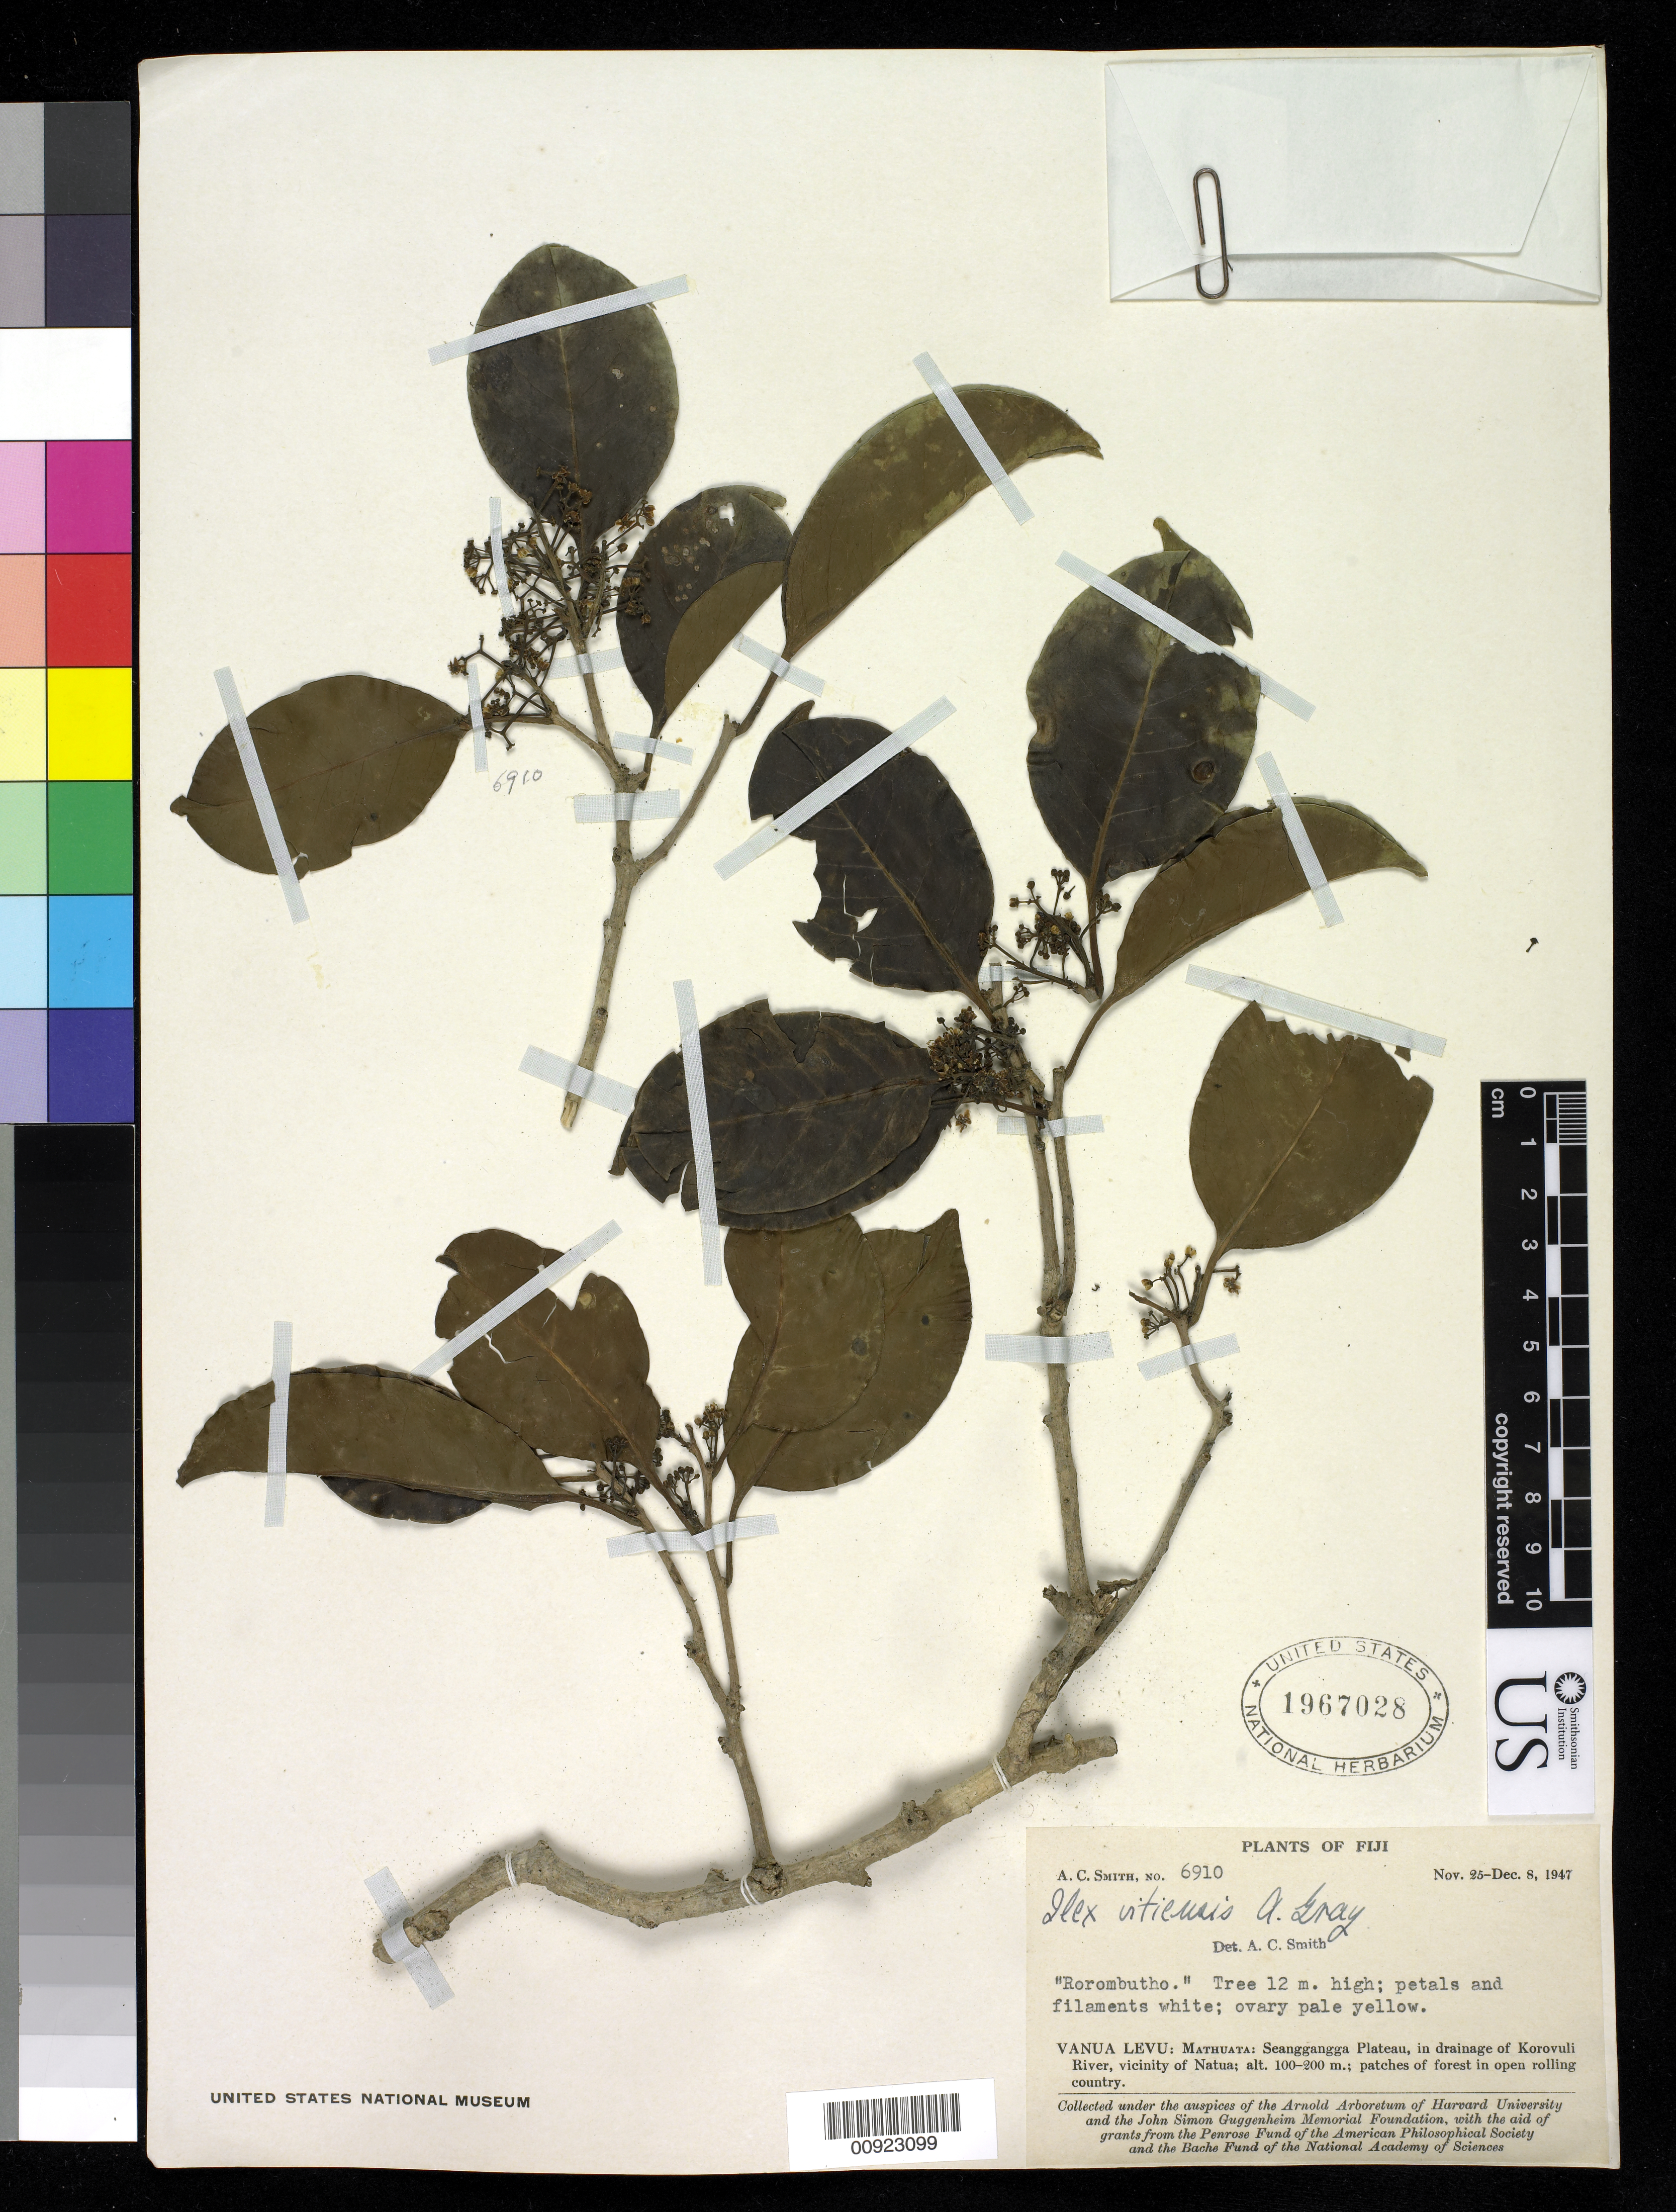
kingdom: Plantae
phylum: Tracheophyta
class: Magnoliopsida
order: Aquifoliales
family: Aquifoliaceae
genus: Ilex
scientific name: Ilex vitiensis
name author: A. Gray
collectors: C. A. Smith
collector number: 6910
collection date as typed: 08 Dec 1947 to 25 Dec 1947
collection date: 1947-12-08/1947-12-25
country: Fiji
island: Macuata-i-wai [Mathuata-i-wai]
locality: Mathuata: Seanggangga Plateau, in drainage of Korovuli River, vicinity of Natua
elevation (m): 100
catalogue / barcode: US 1967028